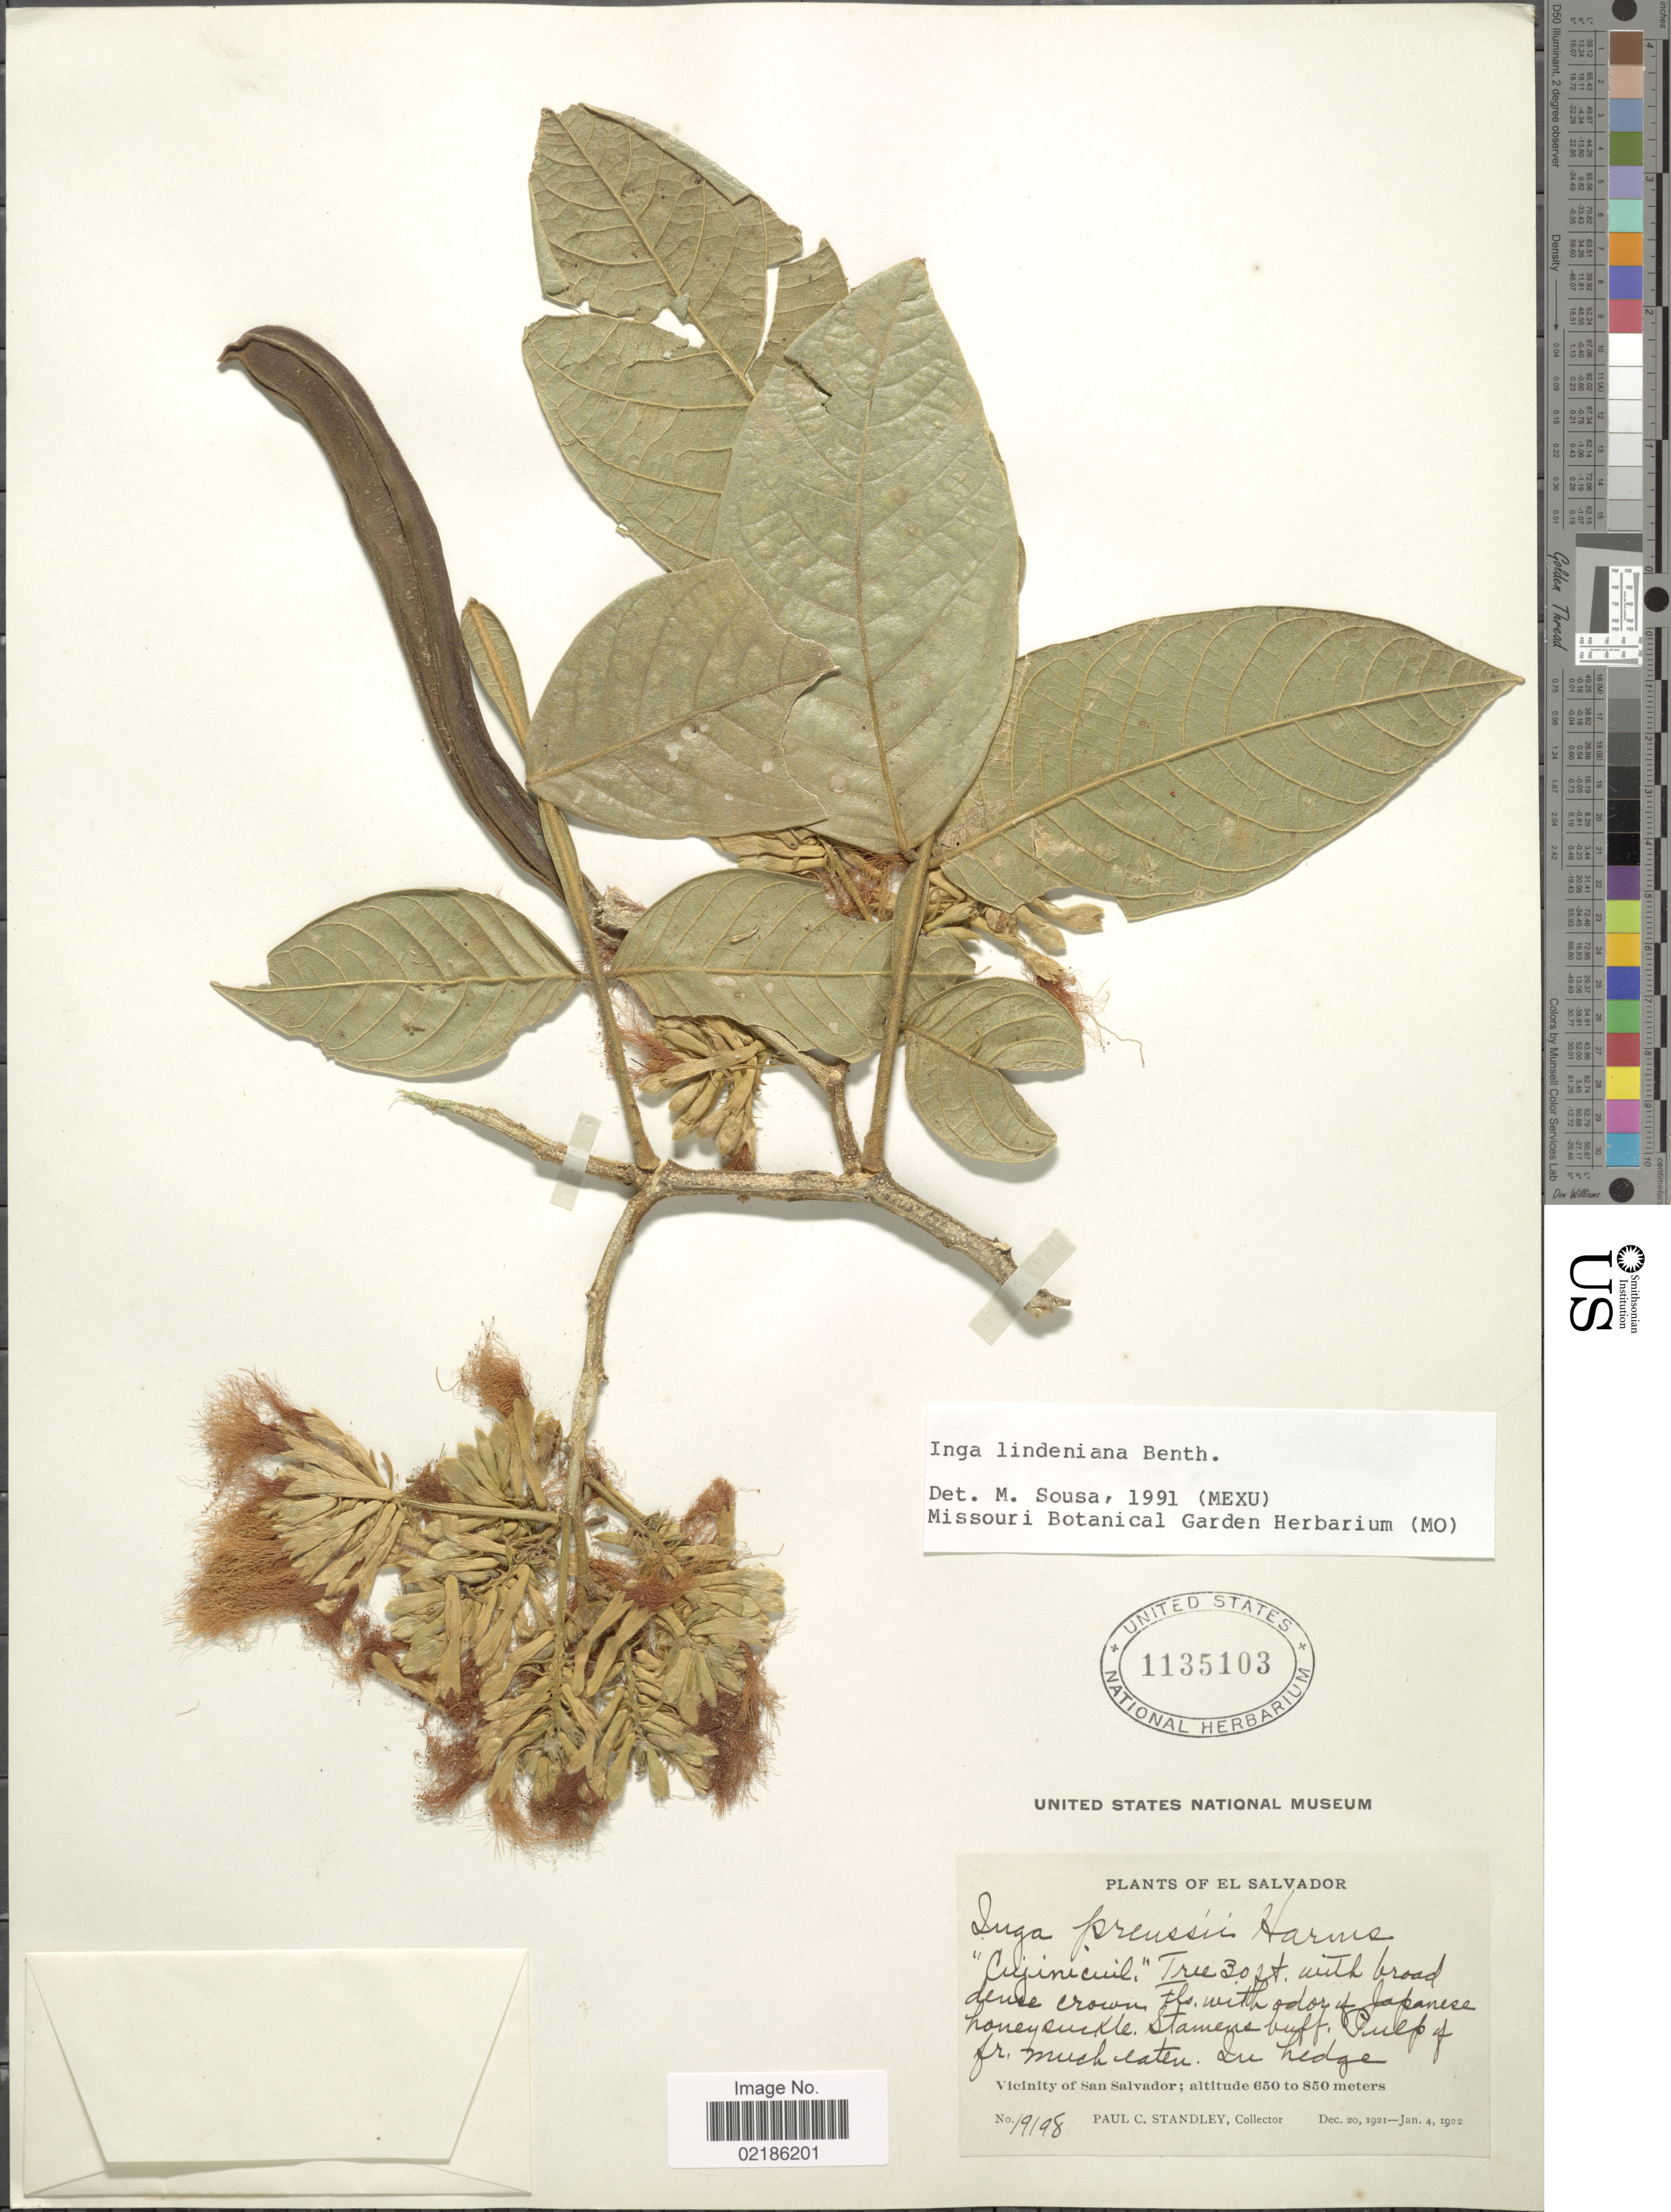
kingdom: Plantae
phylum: Tracheophyta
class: Magnoliopsida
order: Fabales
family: Fabaceae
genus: Inga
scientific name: Inga lindeniana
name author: Benth.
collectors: P. C. Standley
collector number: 19198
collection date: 1921-12-20/1922-01-04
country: El Salvador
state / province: San Salvador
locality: Vicinity of San Salvador. In hedge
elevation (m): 650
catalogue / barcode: US 1135103